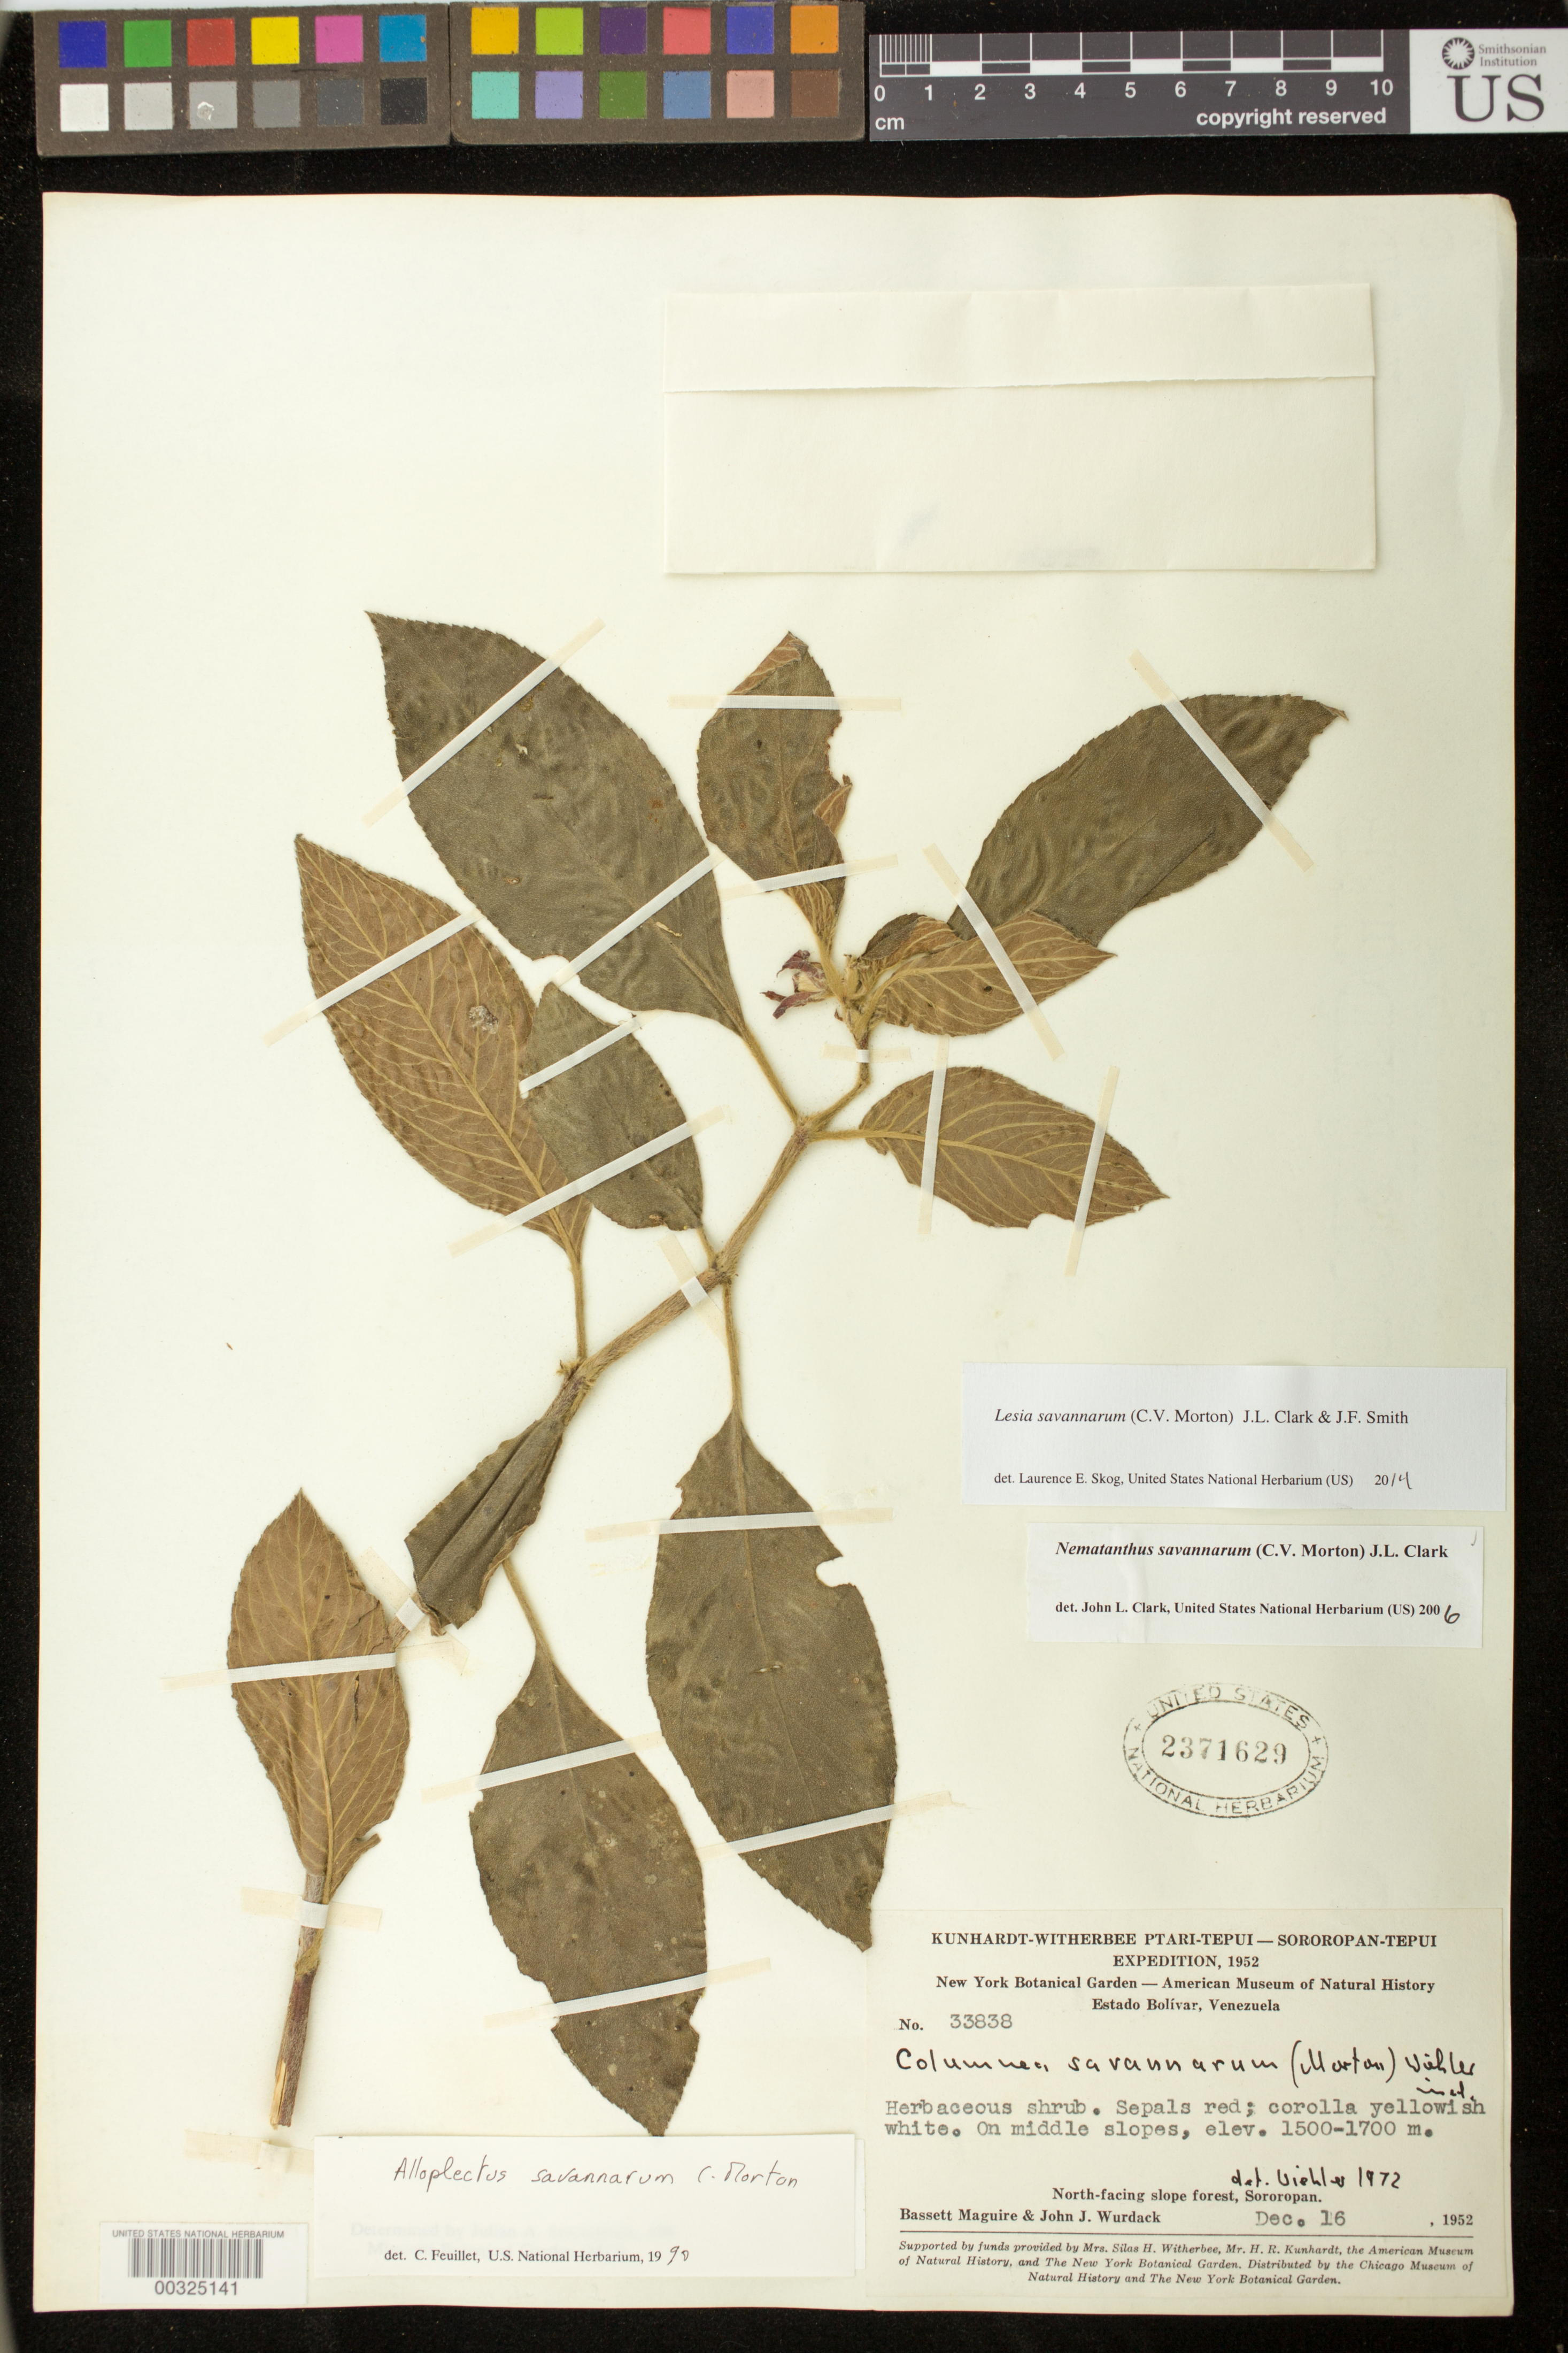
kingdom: Plantae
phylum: Tracheophyta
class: Magnoliopsida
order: Lamiales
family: Gesneriaceae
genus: Lesia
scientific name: Lesia savannarum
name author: (C.V. Morton) J.L. Clark & J.F. Sm.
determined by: Skog, Laurence E.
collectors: B. Maguire & J. J. Wurdack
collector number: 33838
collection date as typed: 16 Dec 1952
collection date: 1952-12-16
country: Venezuela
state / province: Bolívar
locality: Sororopan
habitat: North-facing slope forest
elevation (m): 1500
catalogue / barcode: US 2371629